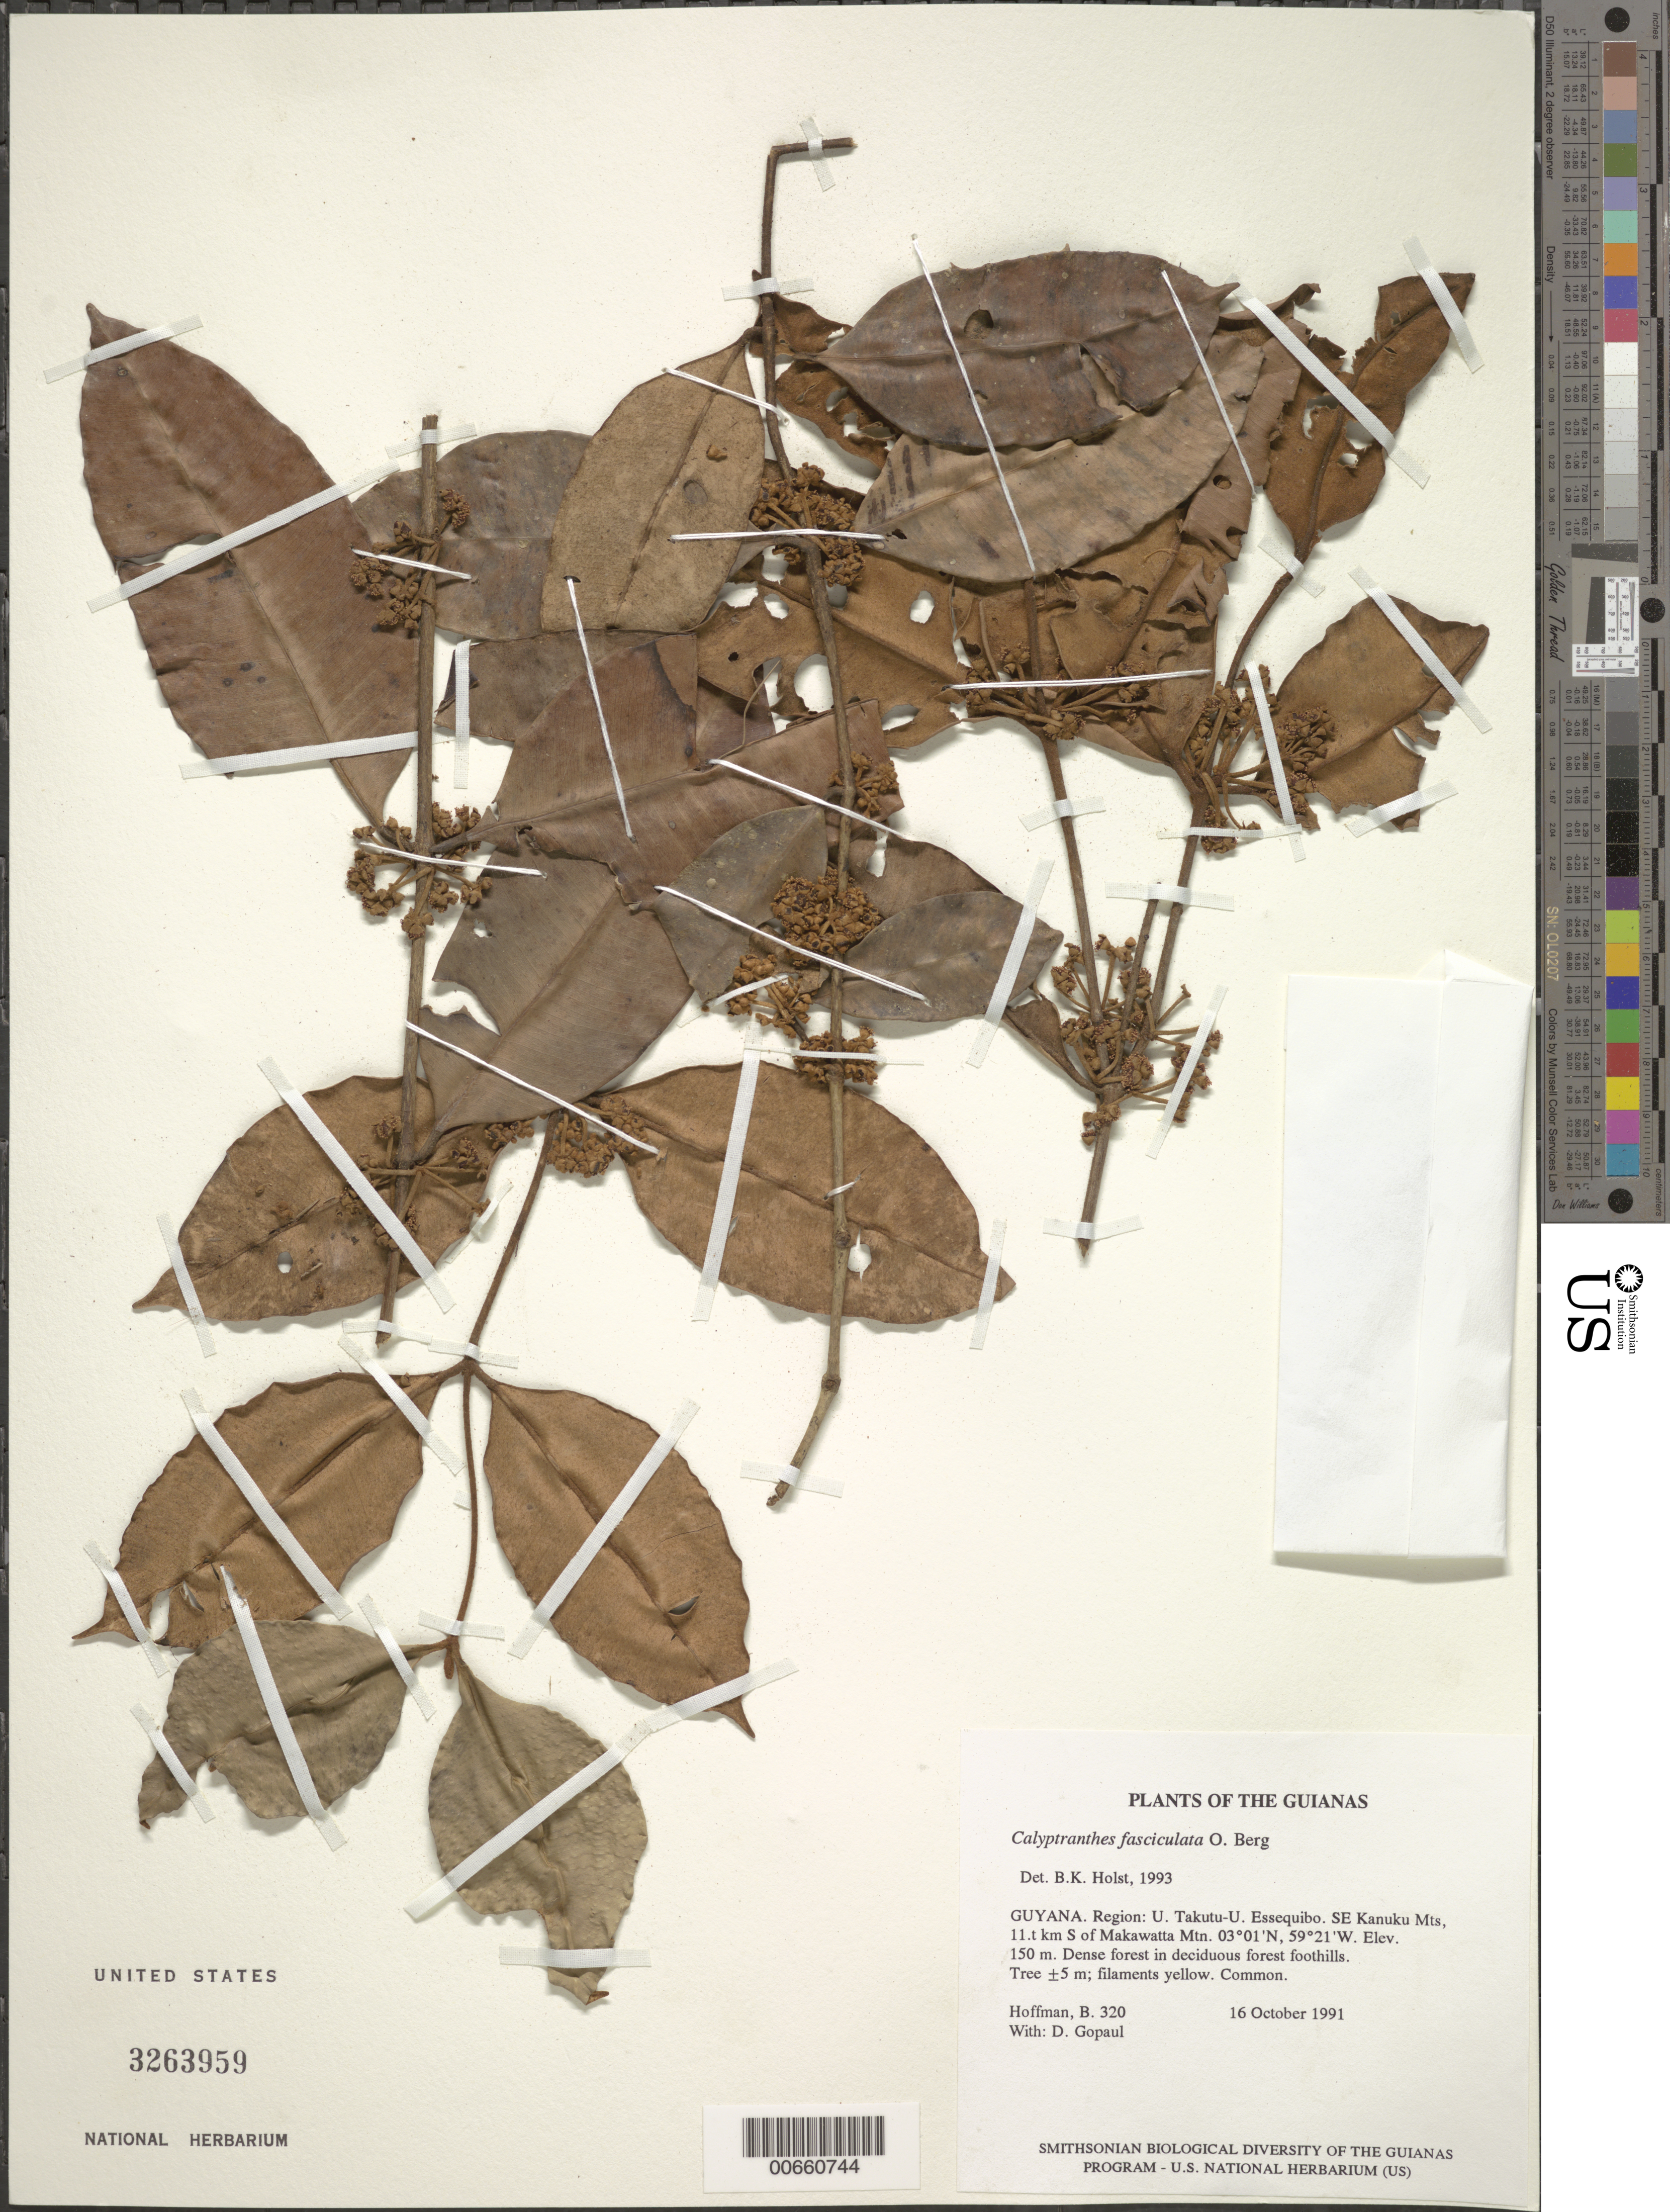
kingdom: Plantae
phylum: Tracheophyta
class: Magnoliopsida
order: Myrtales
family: Myrtaceae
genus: Myrcia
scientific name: Myrcia fasciculata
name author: (O. Berg) K. Campbell & K. Samra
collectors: B. Hoffman & D. Gopaul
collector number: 320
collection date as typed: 16 October 1991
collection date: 1991-10-16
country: Guyana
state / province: U. Takutu-U. Essequibo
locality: SE Kanuku Mts ±11.5 km S of Makawatta Mtn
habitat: Dense forest in deciduous forest foothills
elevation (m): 150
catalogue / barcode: US 3263959